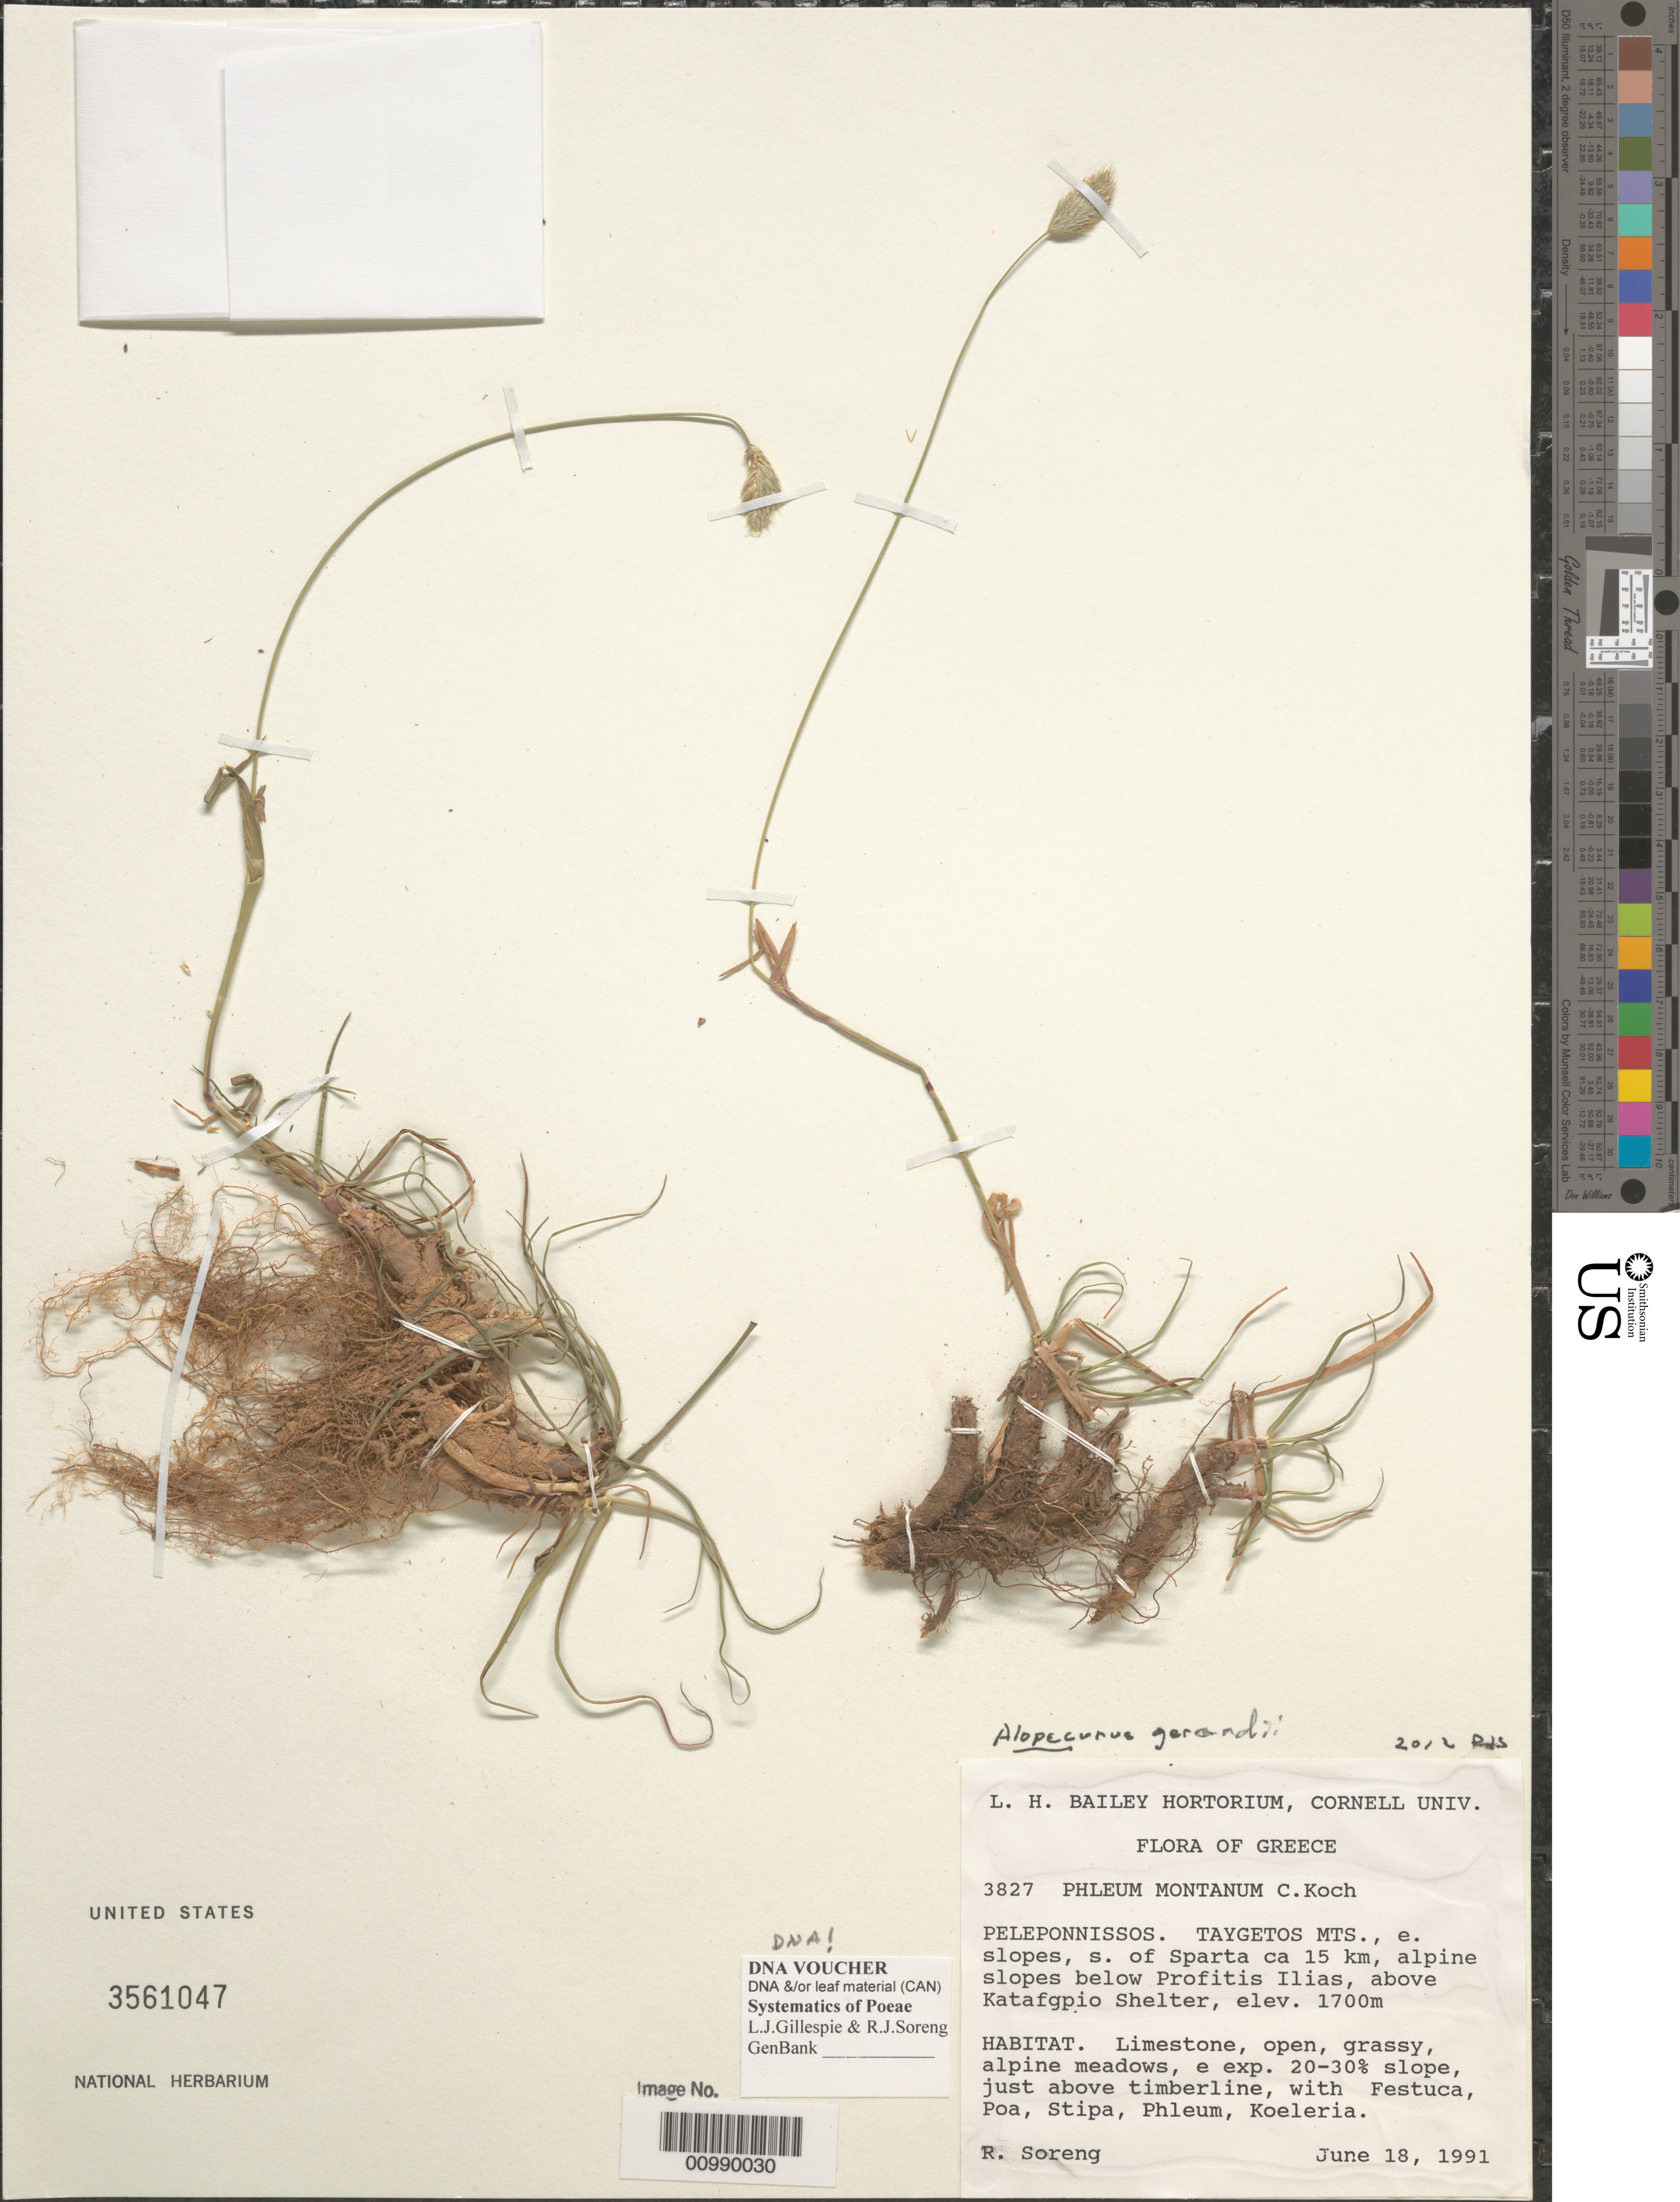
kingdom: Plantae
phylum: Tracheophyta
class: Liliopsida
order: Poales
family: Poaceae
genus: Alopecurus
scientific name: Alopecurus gerardii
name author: (All.) Vill.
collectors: R. J. Soreng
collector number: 3827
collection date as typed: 18 Jun 1991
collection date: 1991-06-18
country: Greece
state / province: Peloponnese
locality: TAYGETOS MTS., E slopes, S of Sparta ca 15 km, alpine slopes below Profitis Ilias, above Katafgpio Shelter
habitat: Limestone, open, grassy, alpine meadows, e exp. 20-30% slope, just above timberline, with Festuca, Poa, Stipa, Phleum,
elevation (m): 1700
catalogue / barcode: US 3561047